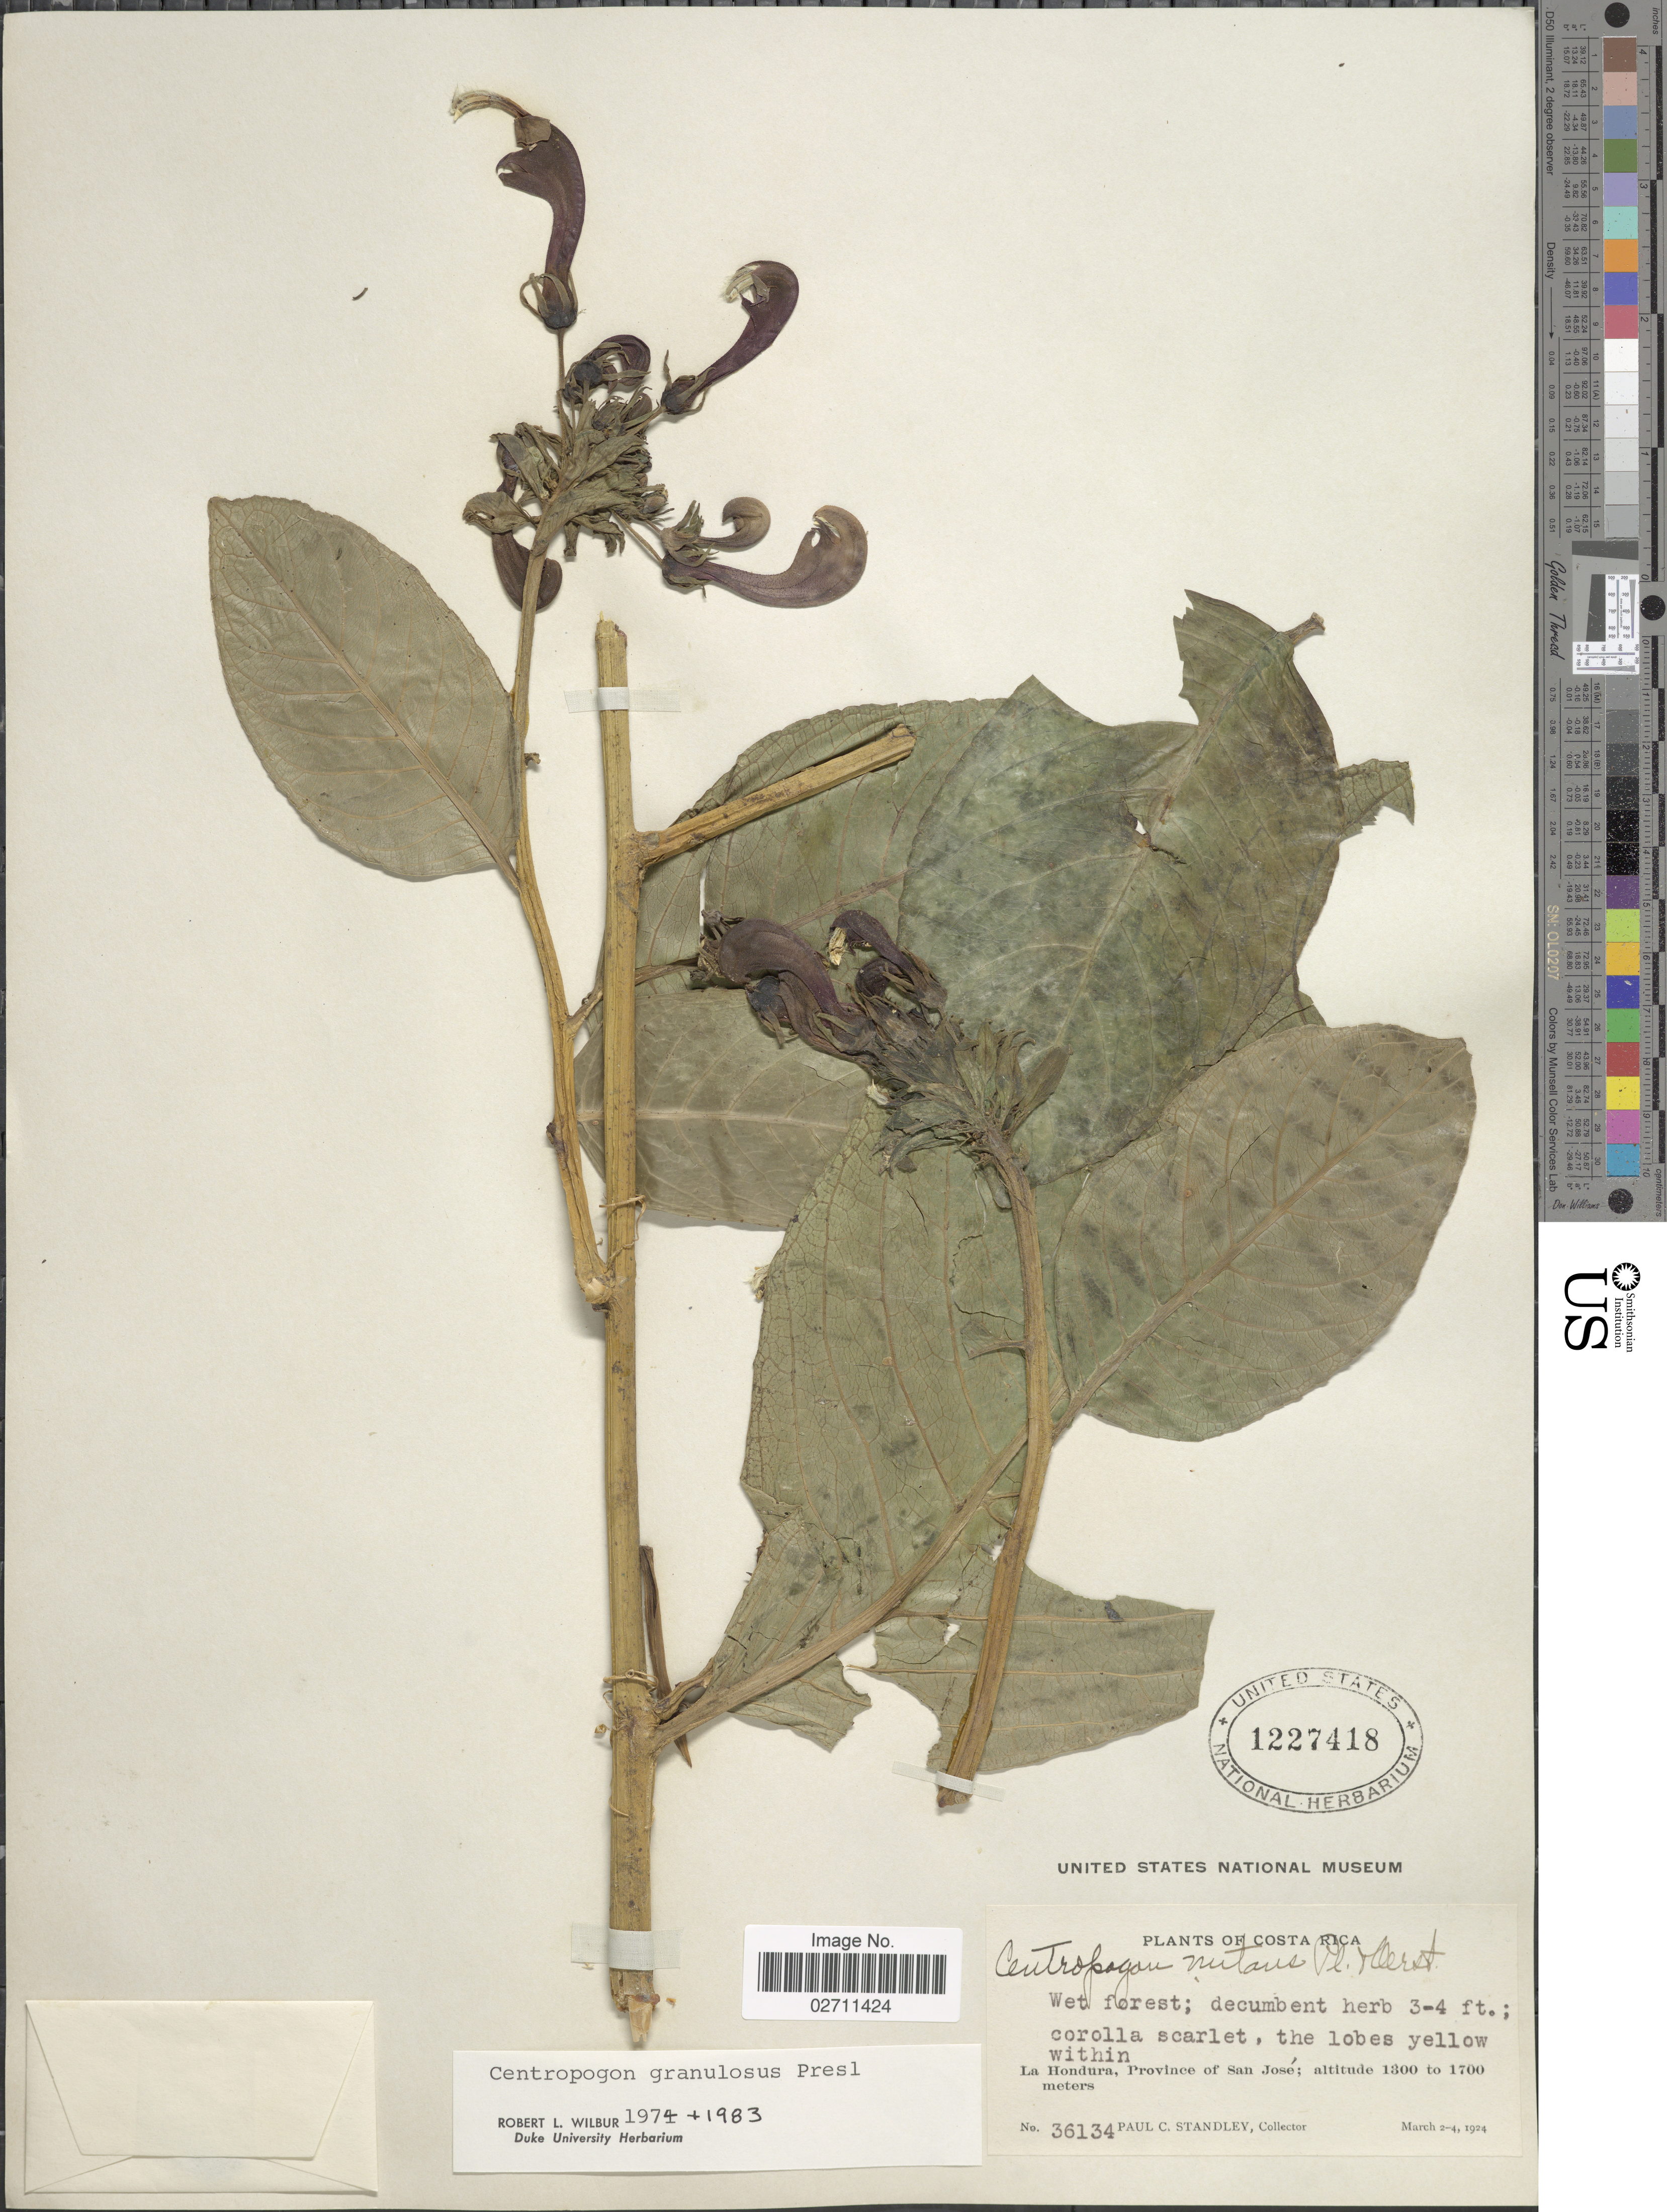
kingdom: Plantae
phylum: Tracheophyta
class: Magnoliopsida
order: Asterales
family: Campanulaceae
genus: Centropogon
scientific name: Centropogon granulosus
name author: C. Presl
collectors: P. C. Standley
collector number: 36134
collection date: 1924-03-02/1924-03-04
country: Costa Rica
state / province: San José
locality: La Hondura.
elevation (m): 1300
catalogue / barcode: US 1227418